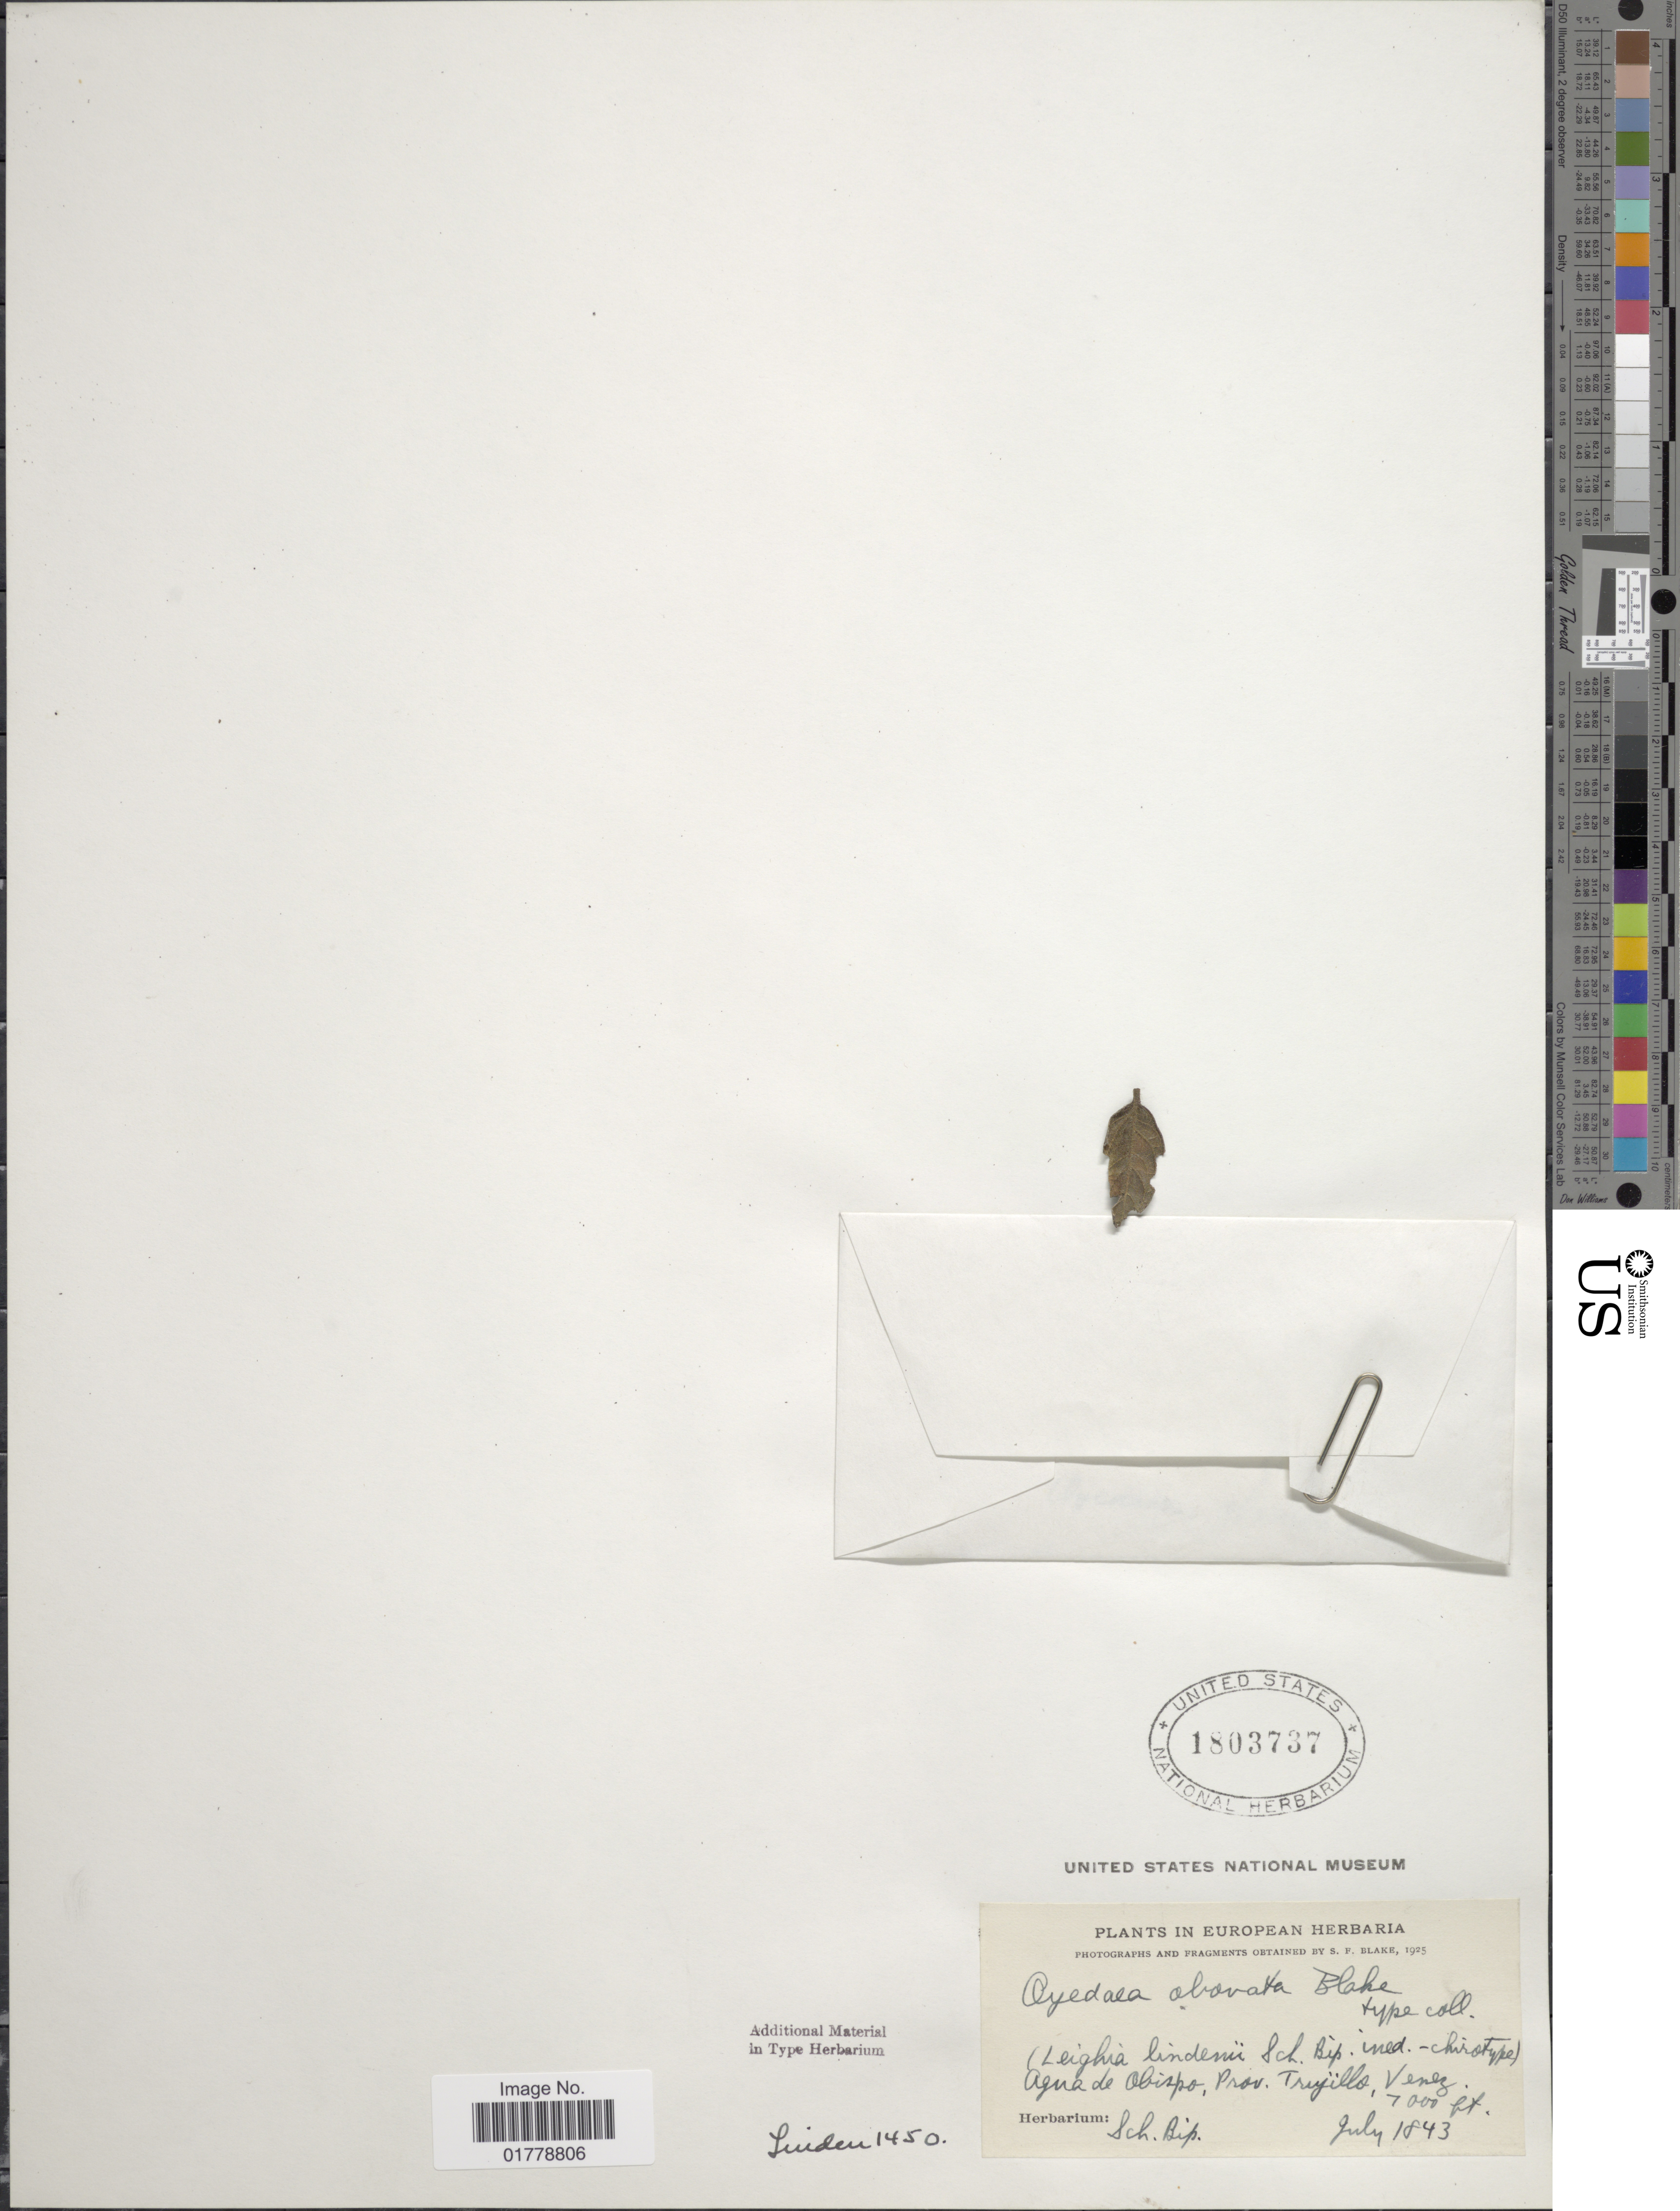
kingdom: Plantae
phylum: Tracheophyta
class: Magnoliopsida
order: Asterales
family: Asteraceae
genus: Oyedaea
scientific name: Oyedaea obovata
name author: S.F. Blake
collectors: -- Linden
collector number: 1450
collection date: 1843-07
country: Venezuela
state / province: Trujillo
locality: Agua de Obispo, Prov. Trujillo, Venez.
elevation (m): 2134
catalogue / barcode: US 1803737